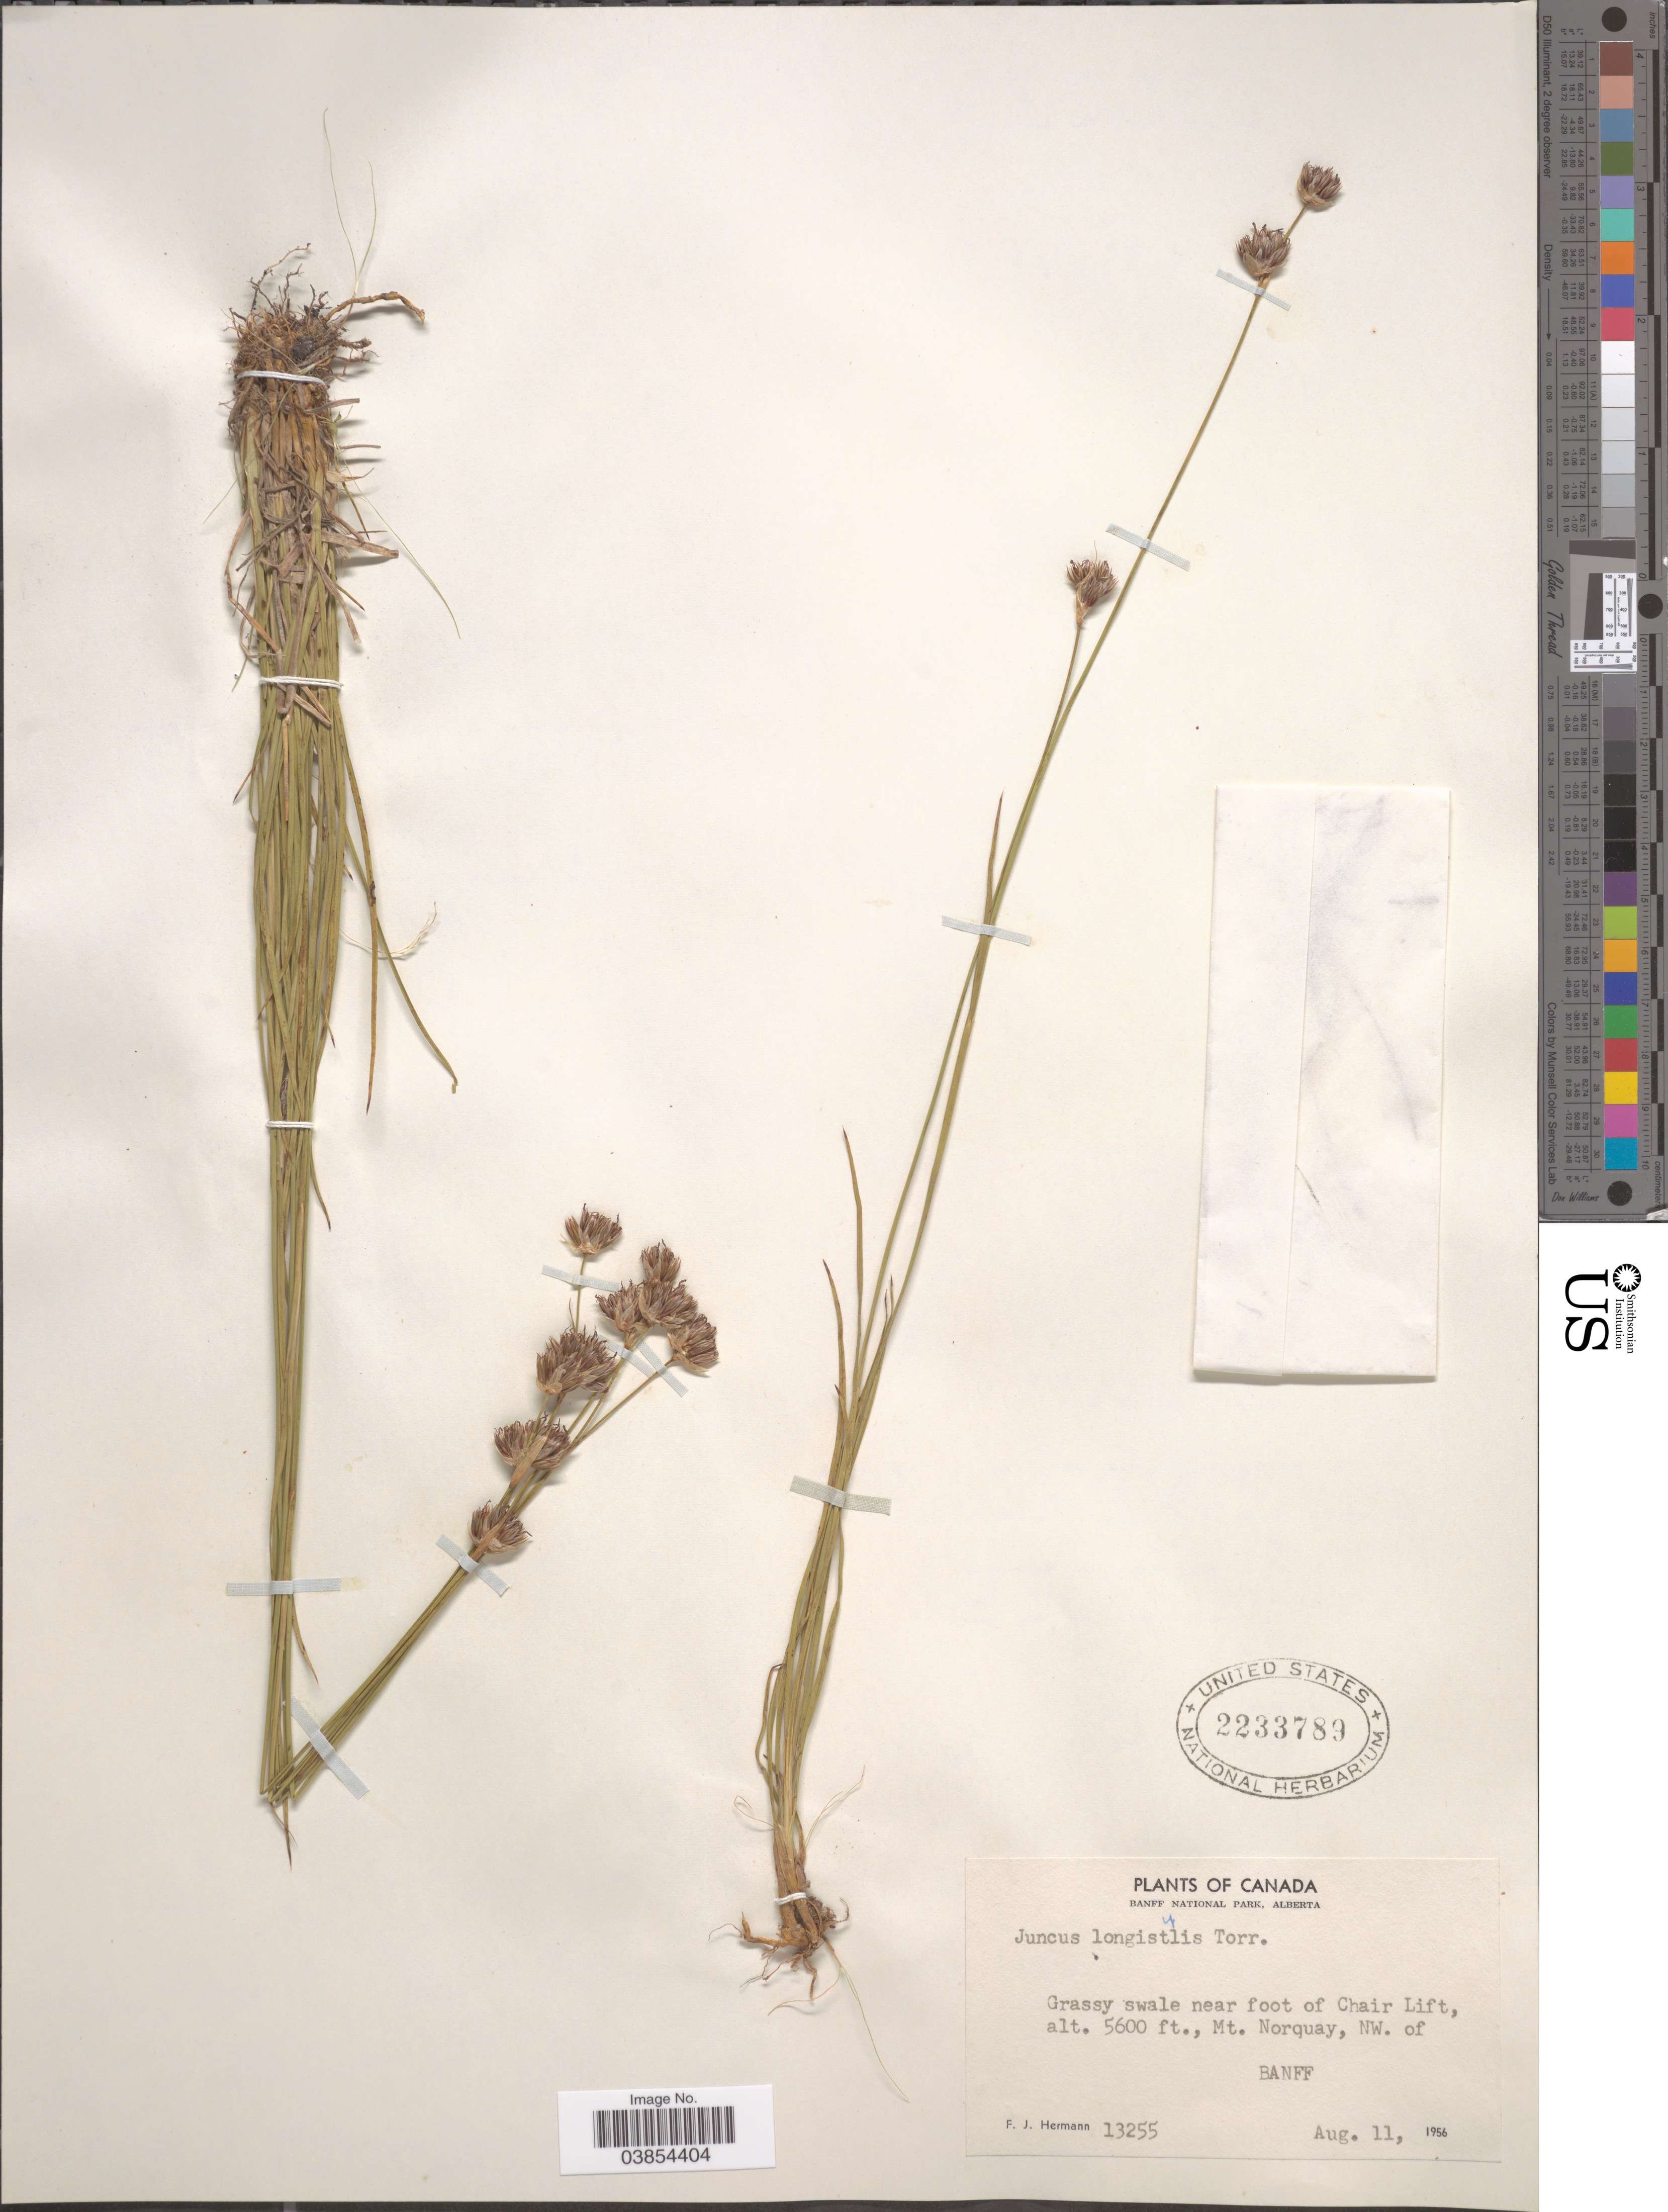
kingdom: Plantae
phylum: Tracheophyta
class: Liliopsida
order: Poales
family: Juncaceae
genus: Juncus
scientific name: Juncus longistylis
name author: Torr.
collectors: F. J. Hermann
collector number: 13255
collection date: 1956-08-11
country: Canada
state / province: Alberta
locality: Banff National Park. Near foot of Chair Lift, Mt. Norquay, NW. of Banff.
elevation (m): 1707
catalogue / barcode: US 2233789